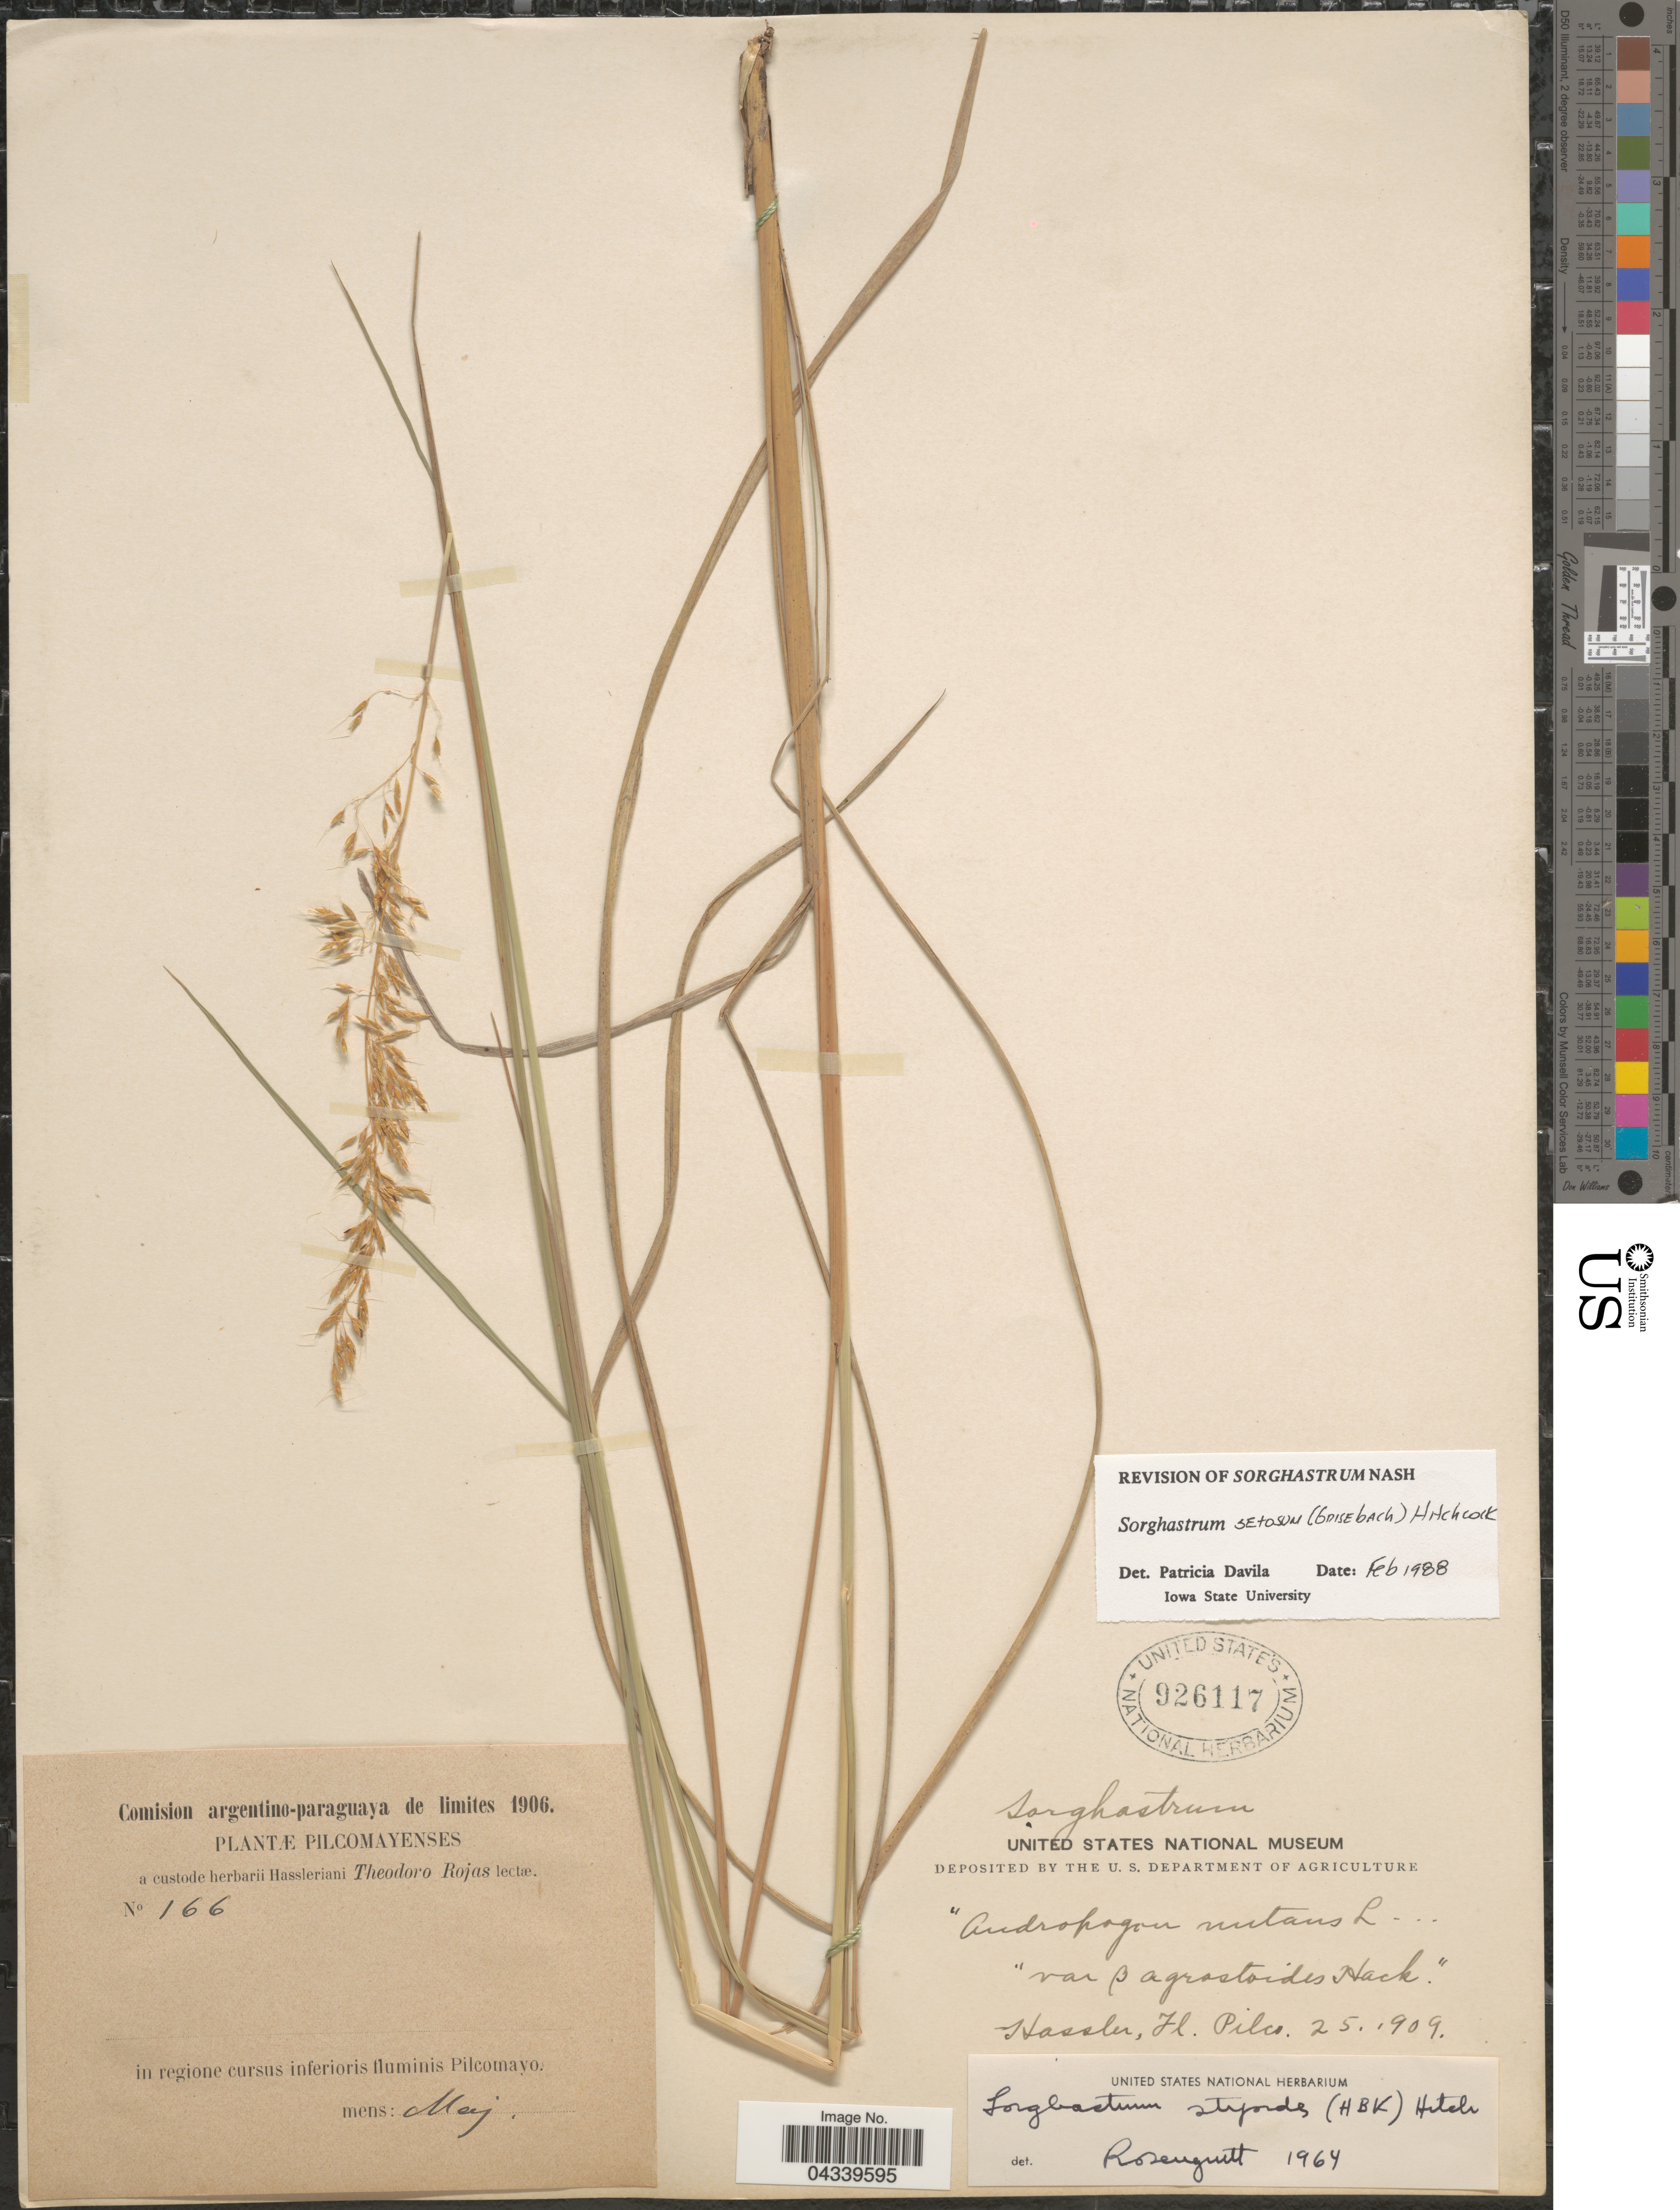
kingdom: Plantae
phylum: Tracheophyta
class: Liliopsida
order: Poales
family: Poaceae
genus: Sorghastrum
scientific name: Sorghastrum setosum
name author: (Griseb.) Hitchc.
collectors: T. Rojas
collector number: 166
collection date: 1906-05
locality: Pilcomayenses. In regione cursus inferioris fluminis Pilcomayo.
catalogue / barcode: US 926117